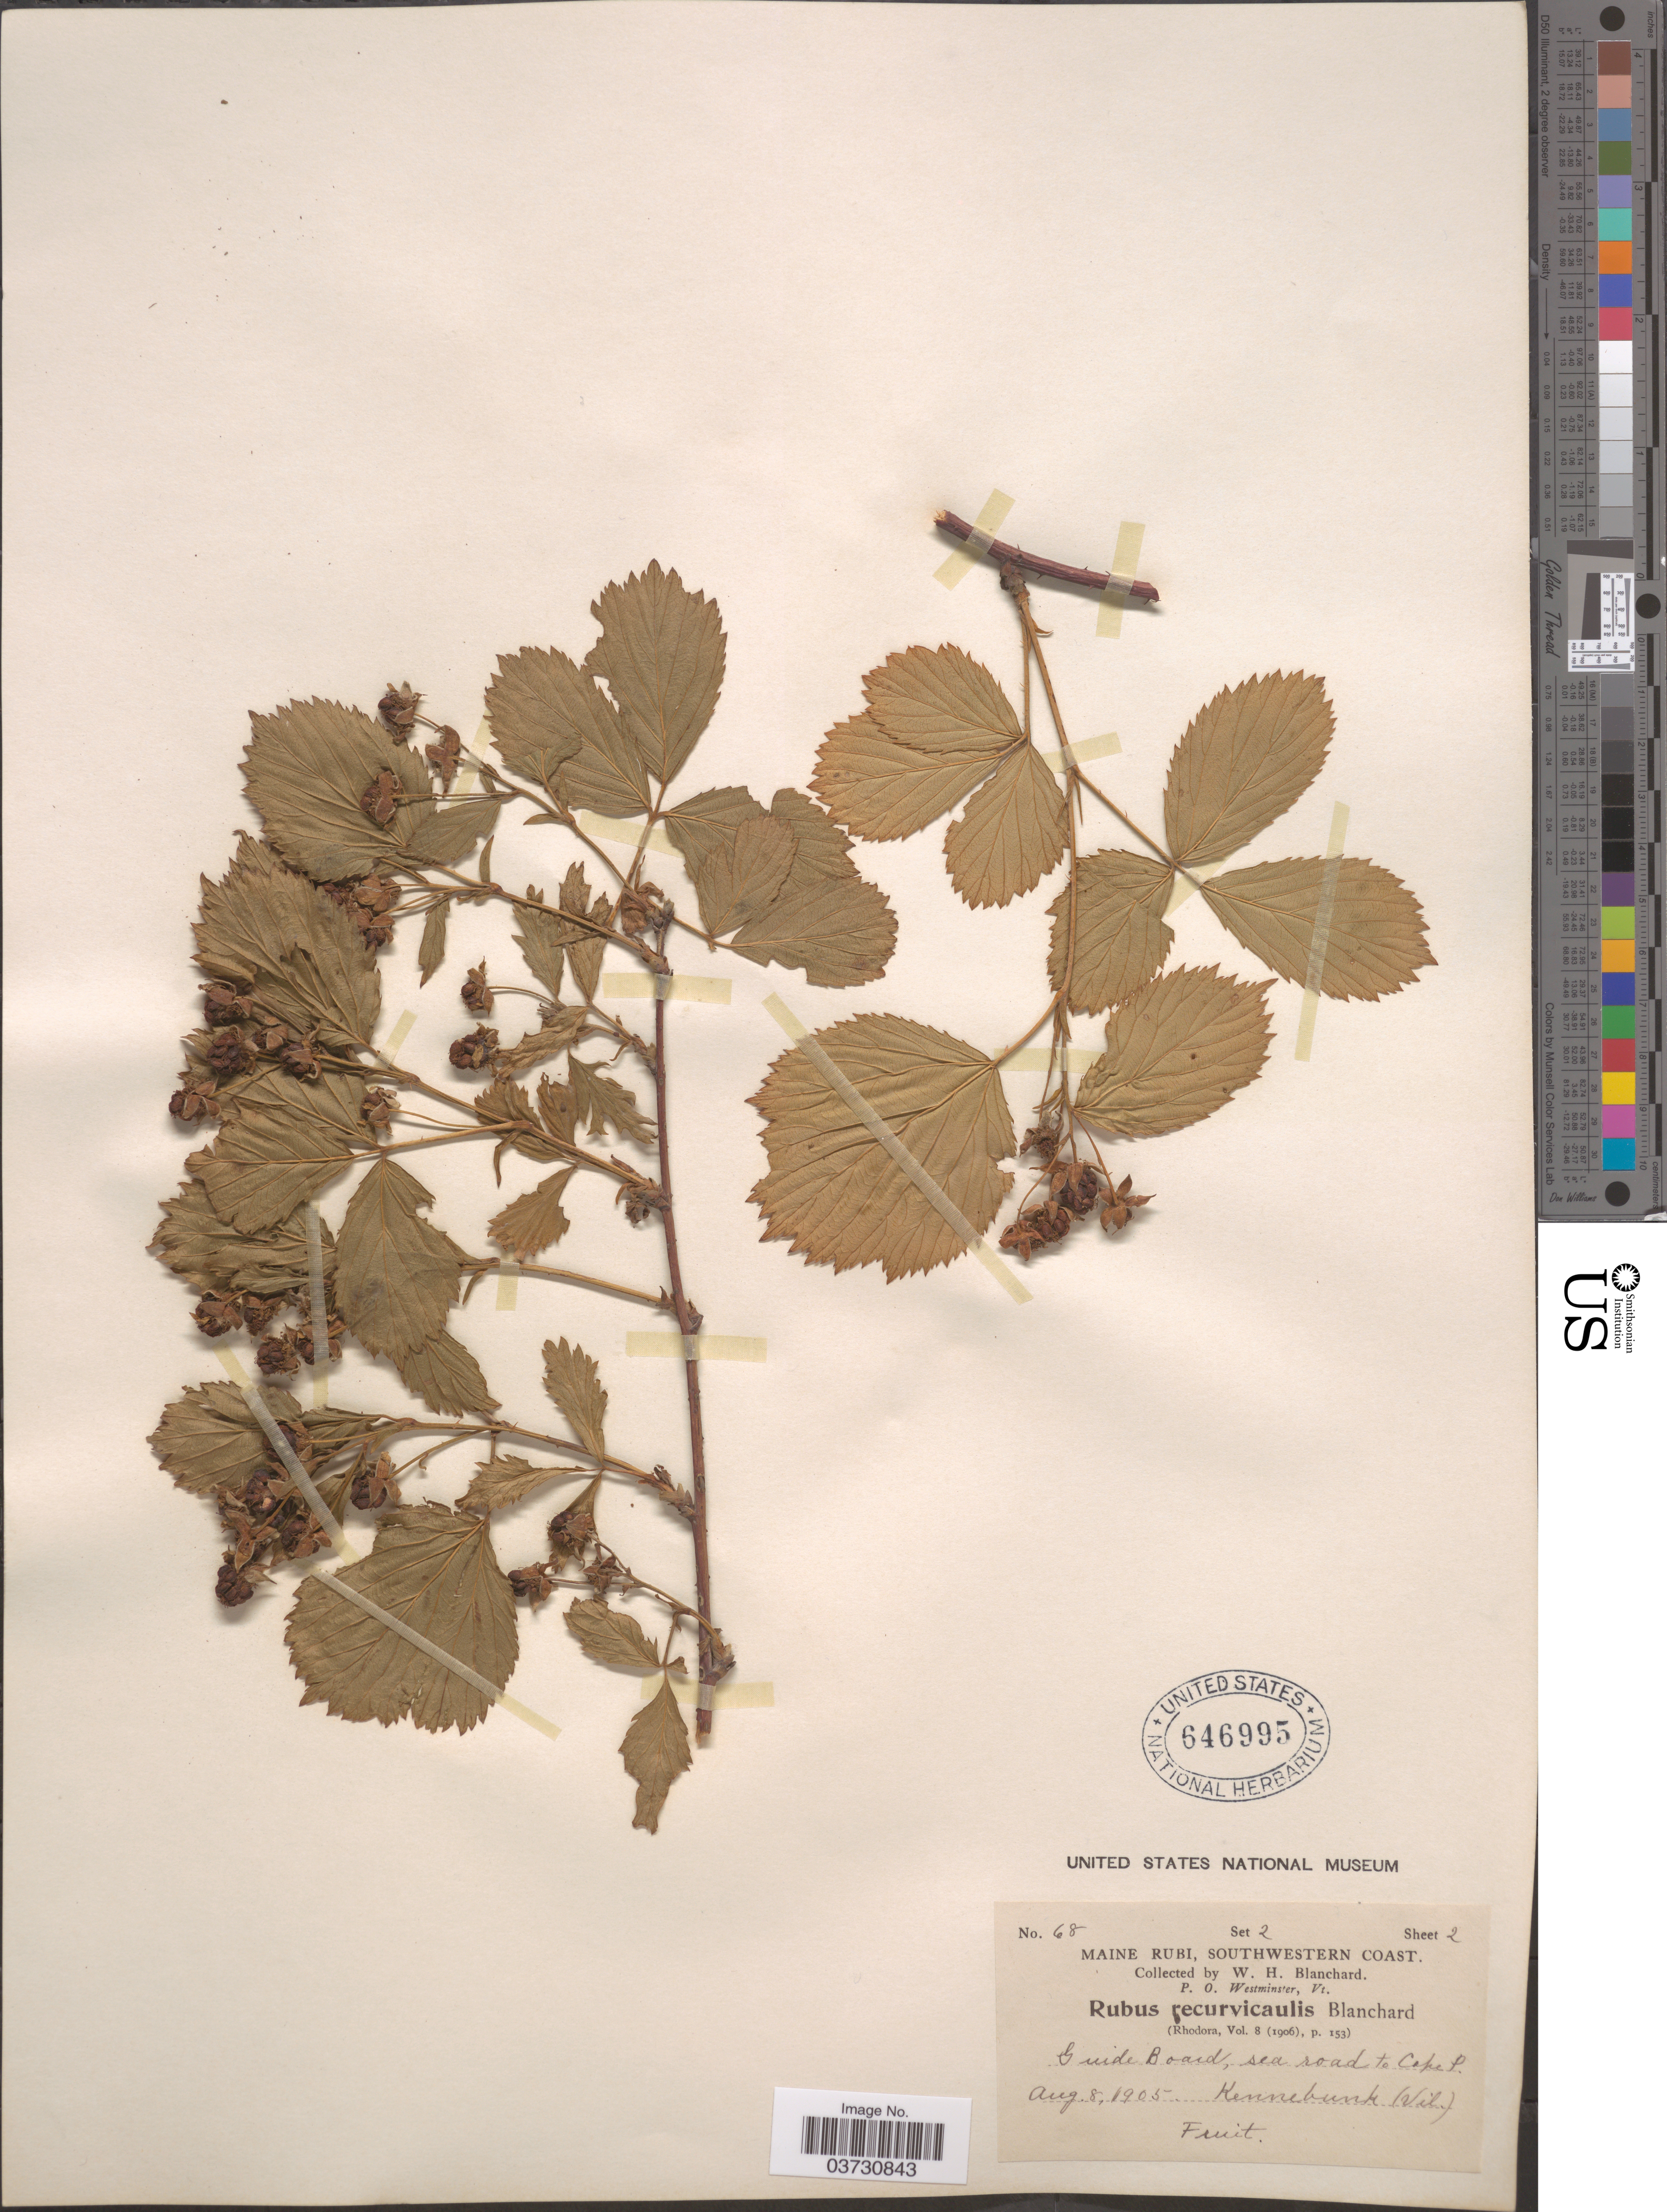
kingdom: Plantae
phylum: Tracheophyta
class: Magnoliopsida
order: Rosales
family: Rosaceae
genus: Rubus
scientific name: Rubus pergratus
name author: Blanch.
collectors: W. H. Blanchard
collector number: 68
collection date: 1905-08-08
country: United States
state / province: Maine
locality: Southwestern Coast. Guide Board, sea road to Cape P. Kennebunk (Vil.).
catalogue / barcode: US 646995